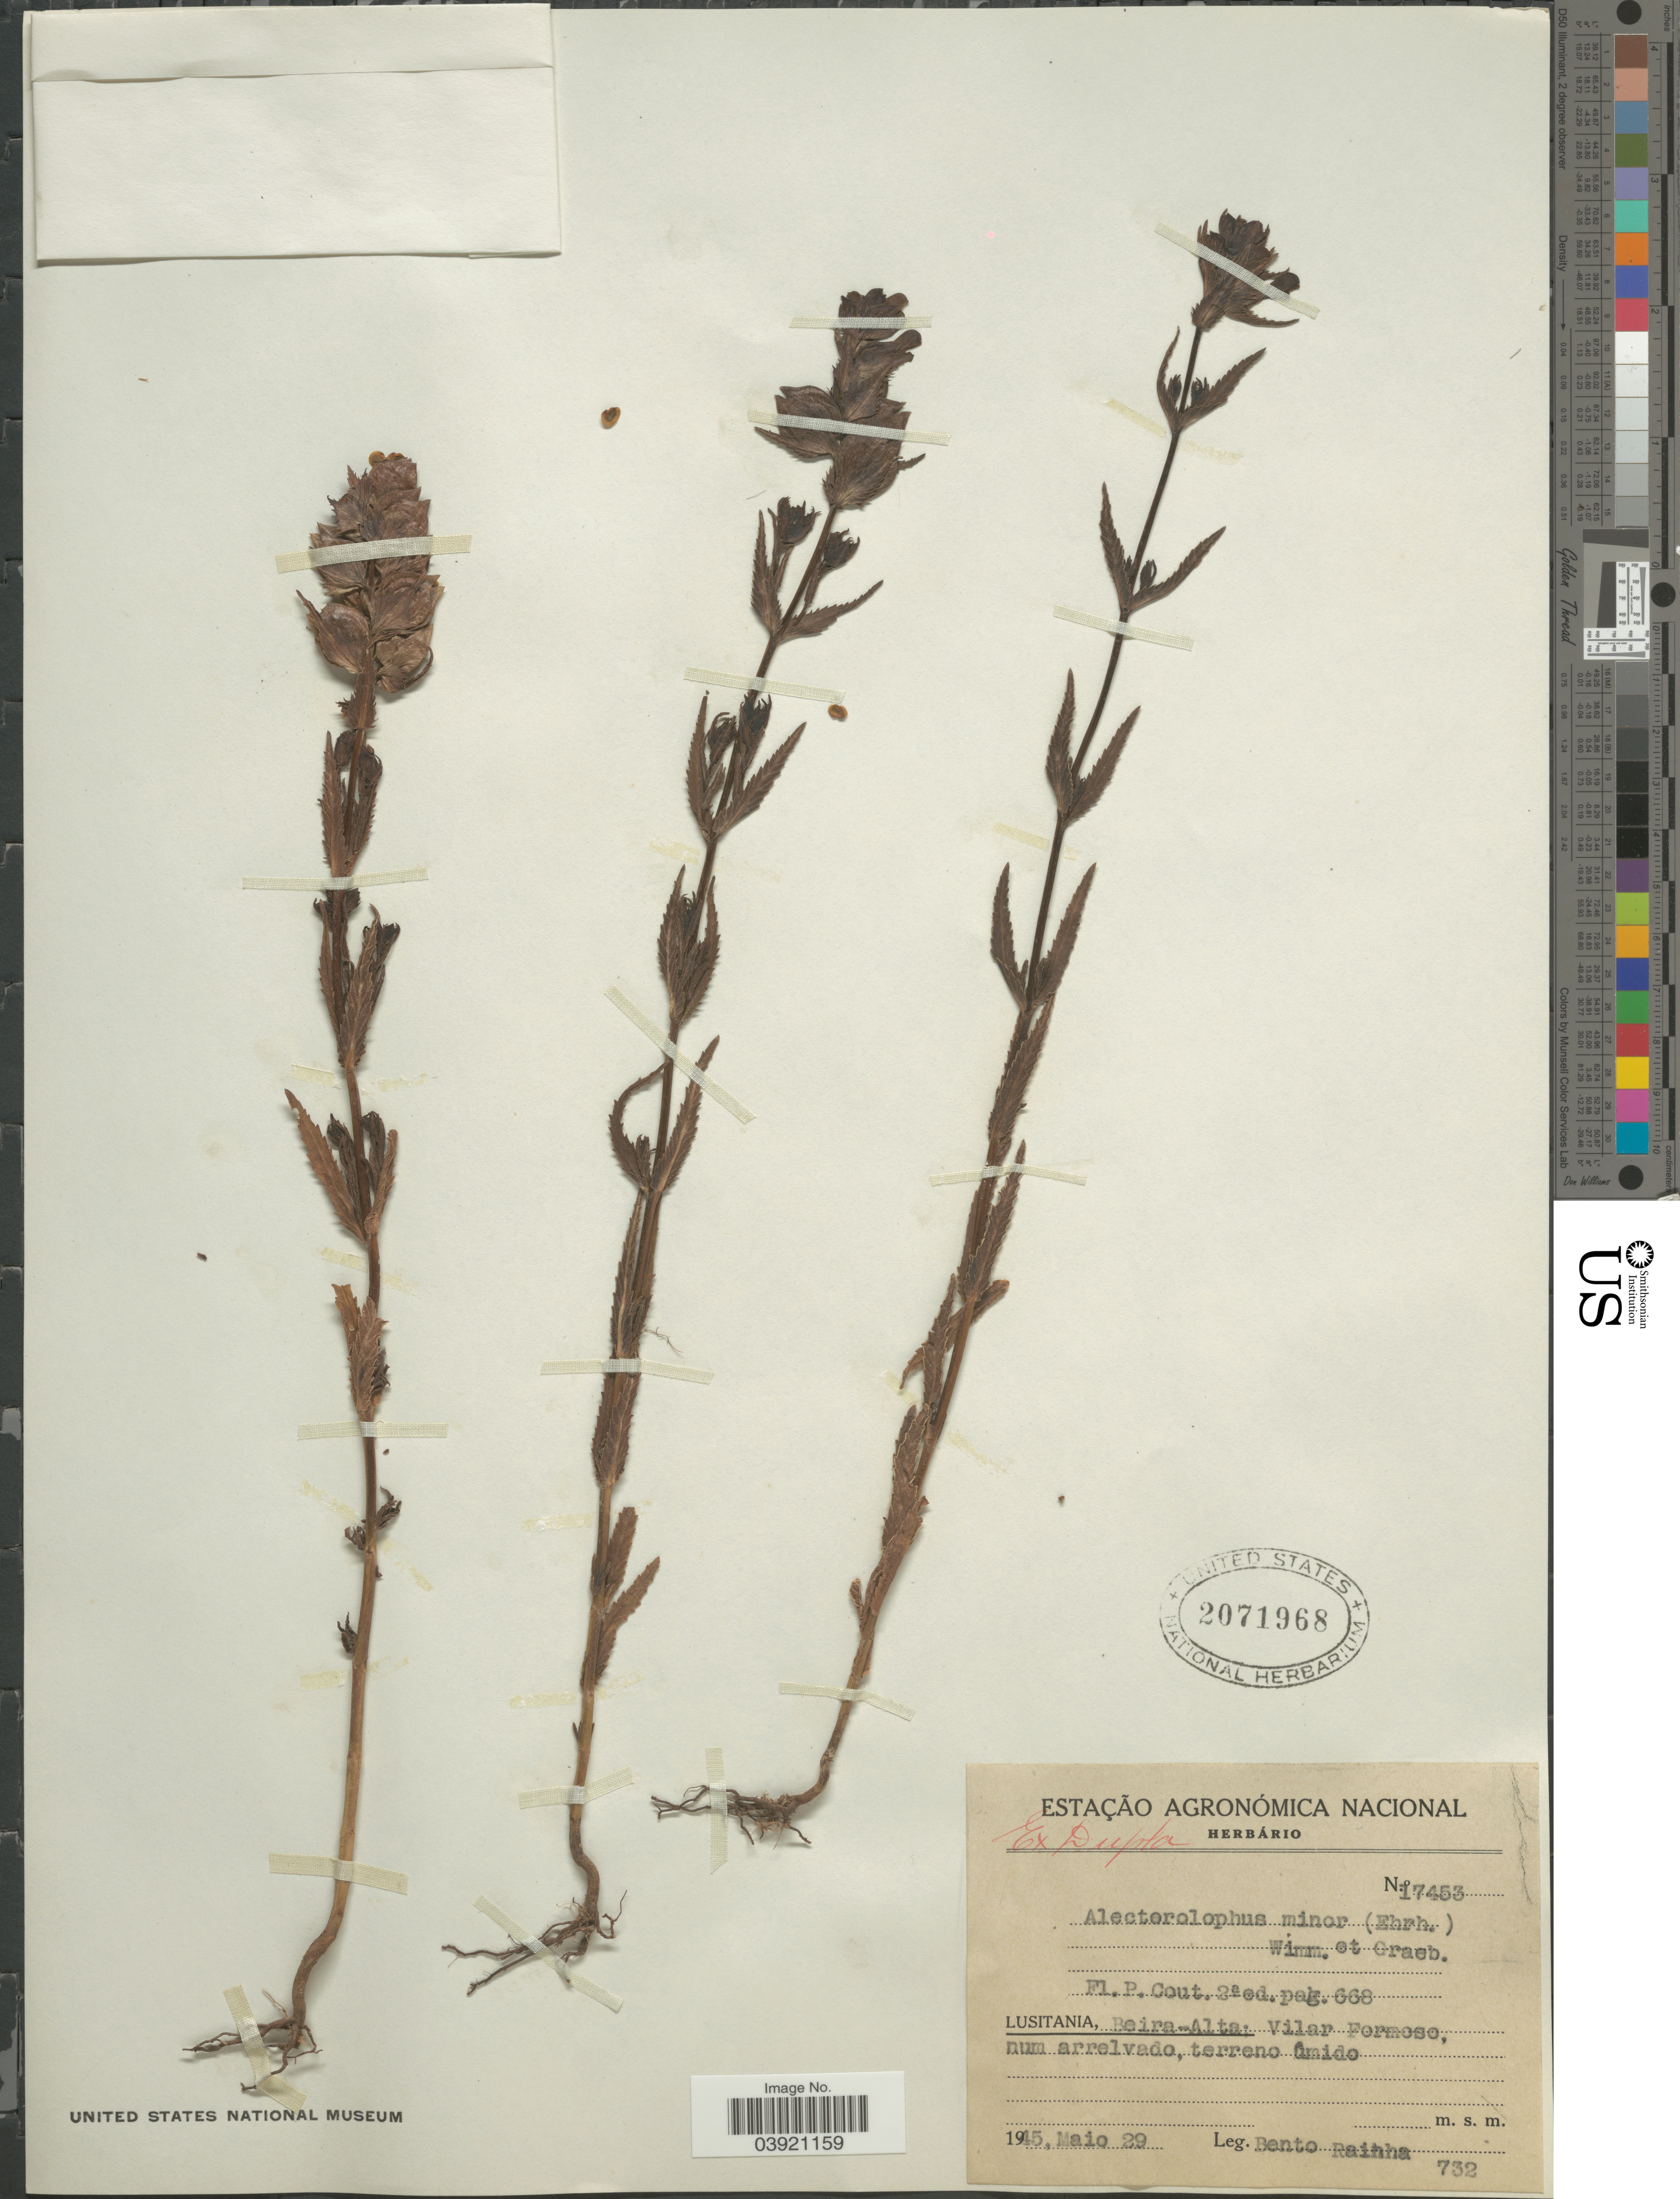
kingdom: Plantae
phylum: Tracheophyta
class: Magnoliopsida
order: Lamiales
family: Orobanchaceae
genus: Rhinanthus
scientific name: Rhinanthus minor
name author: L.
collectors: B. Rainha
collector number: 732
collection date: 1945-05-29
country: Portugal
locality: Lusitania, Beira-Alta: Vilar Formoso, num arrelvado, terreno ûmido.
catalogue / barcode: US 2071968